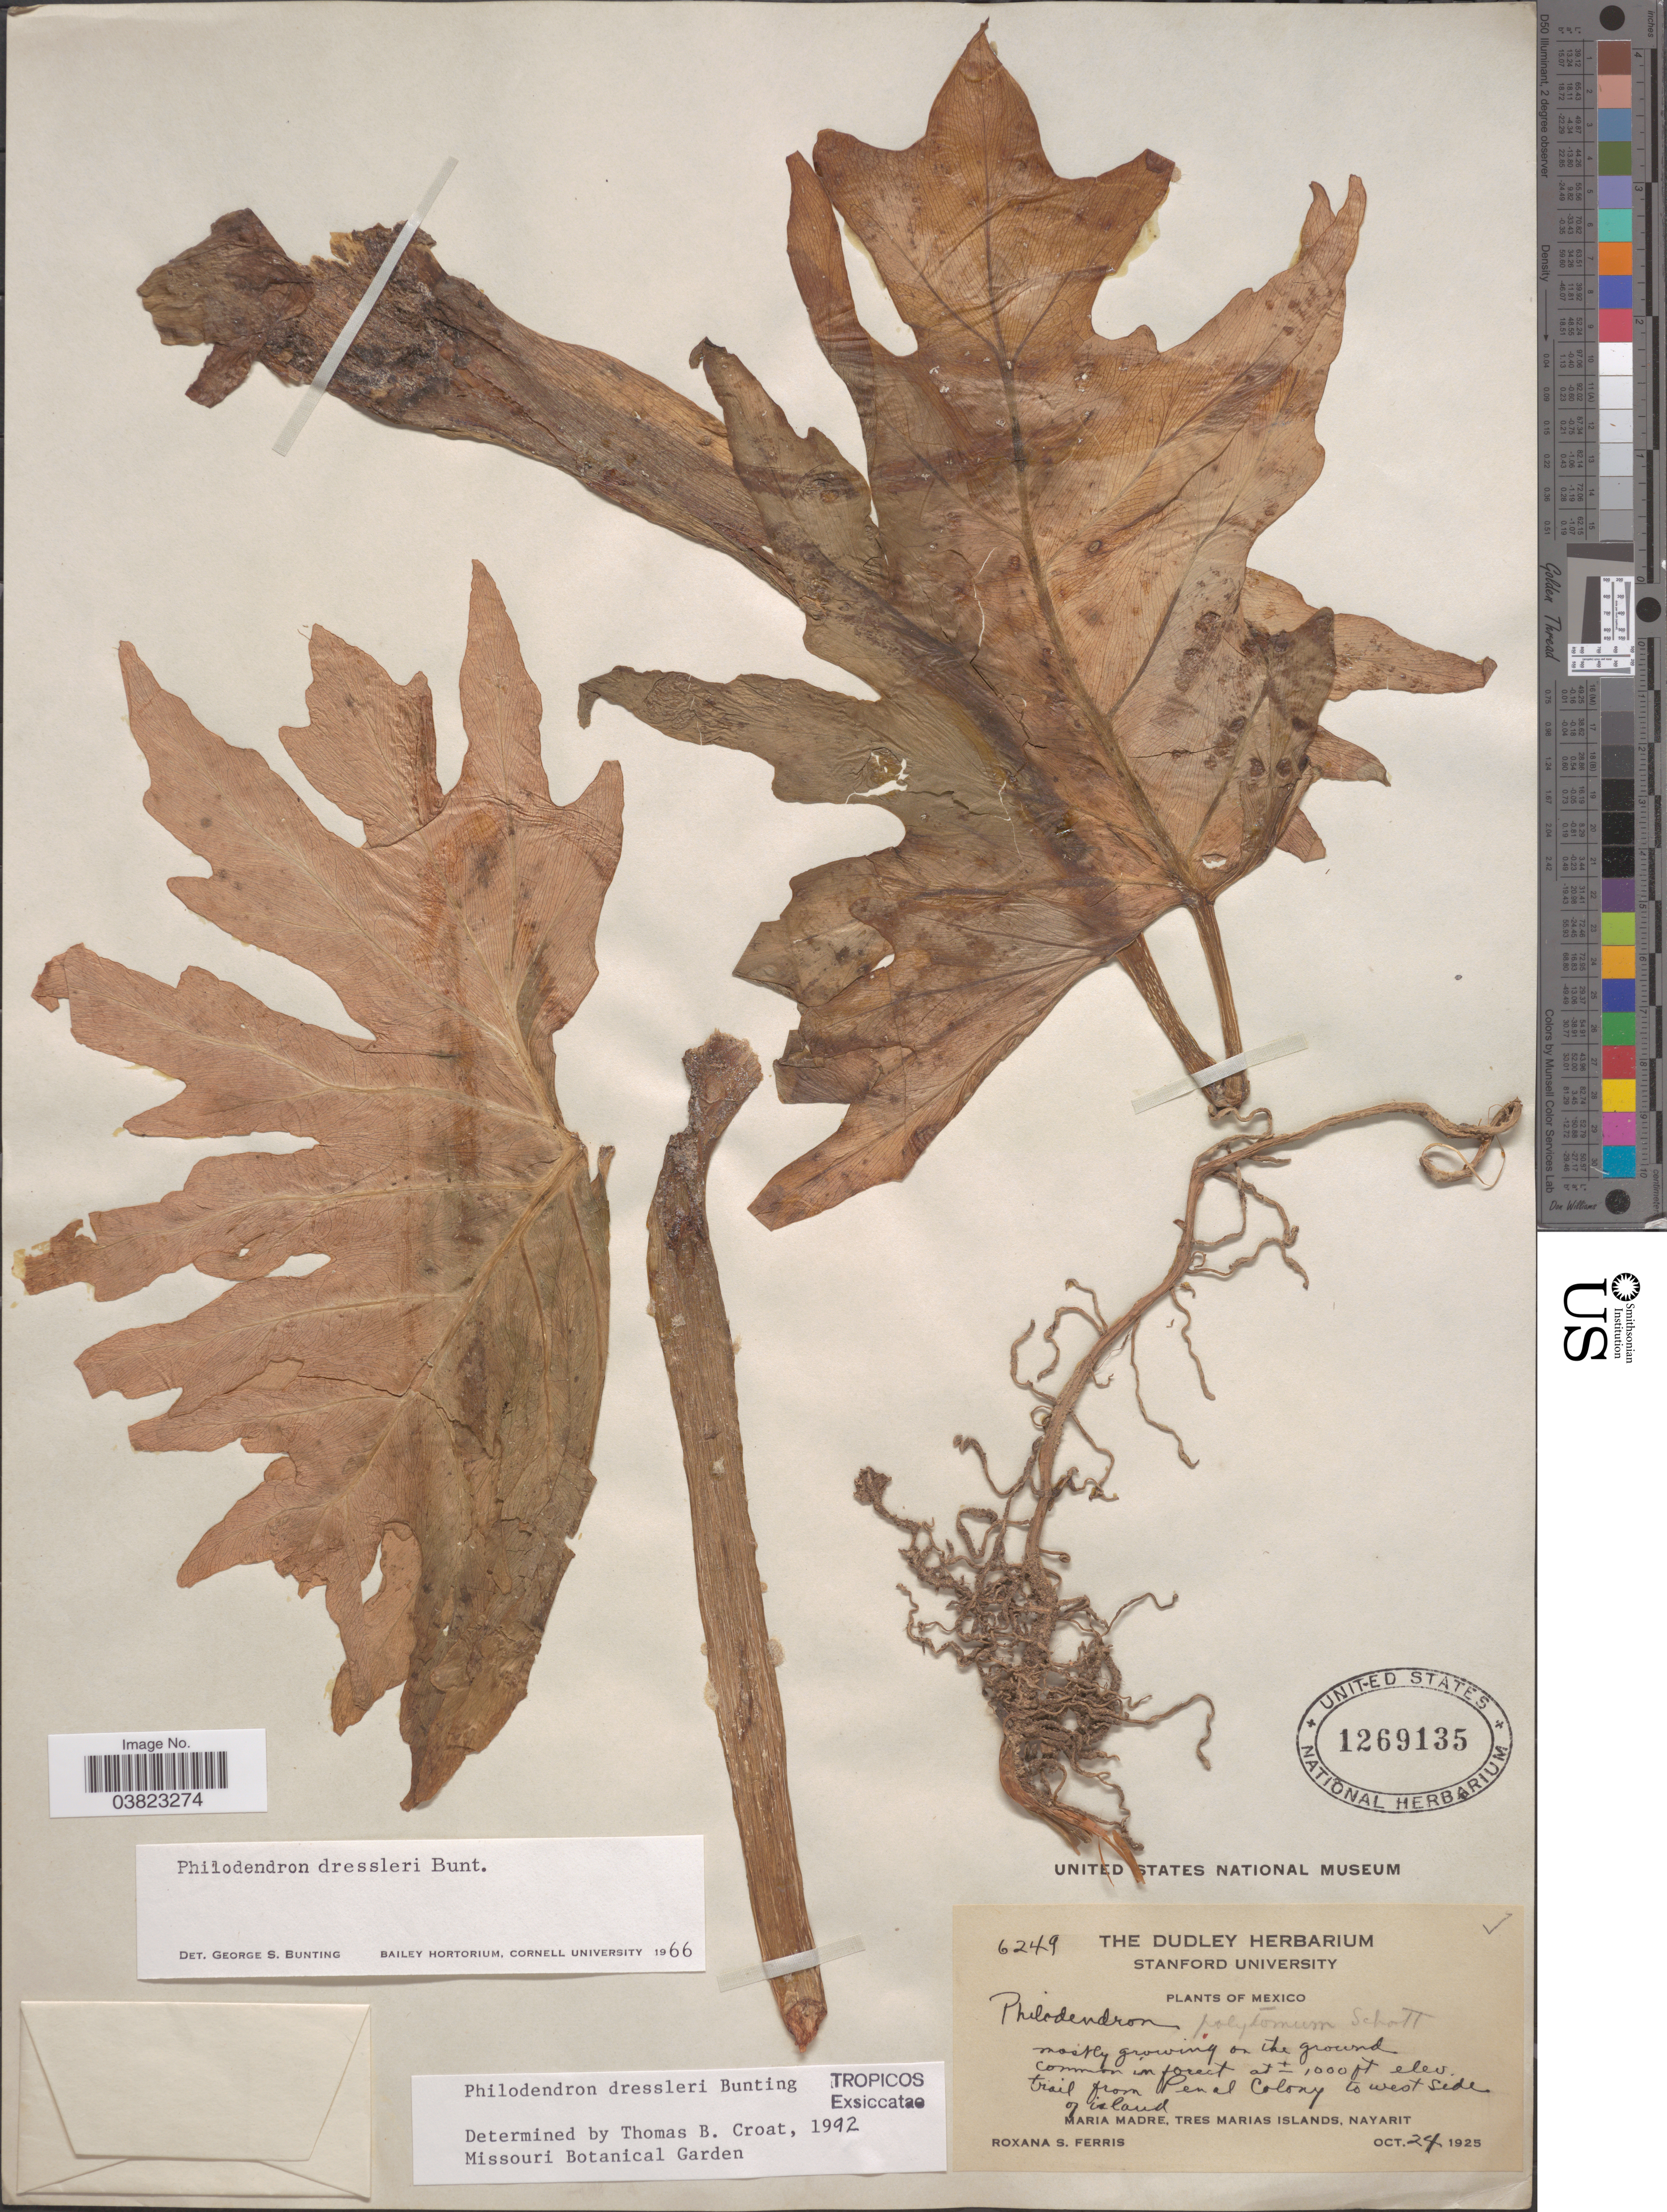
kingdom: Plantae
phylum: Tracheophyta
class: Liliopsida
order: Alismatales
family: Araceae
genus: Philodendron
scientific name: Philodendron dressleri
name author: G.S. Bunting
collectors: R. S. Ferris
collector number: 6249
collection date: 1925-10-24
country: Mexico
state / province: Nayarit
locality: Trail from Penal Colony to west Side of island. Maria Madre, Tres Marias Islands.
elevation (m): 305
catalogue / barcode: US 1269135